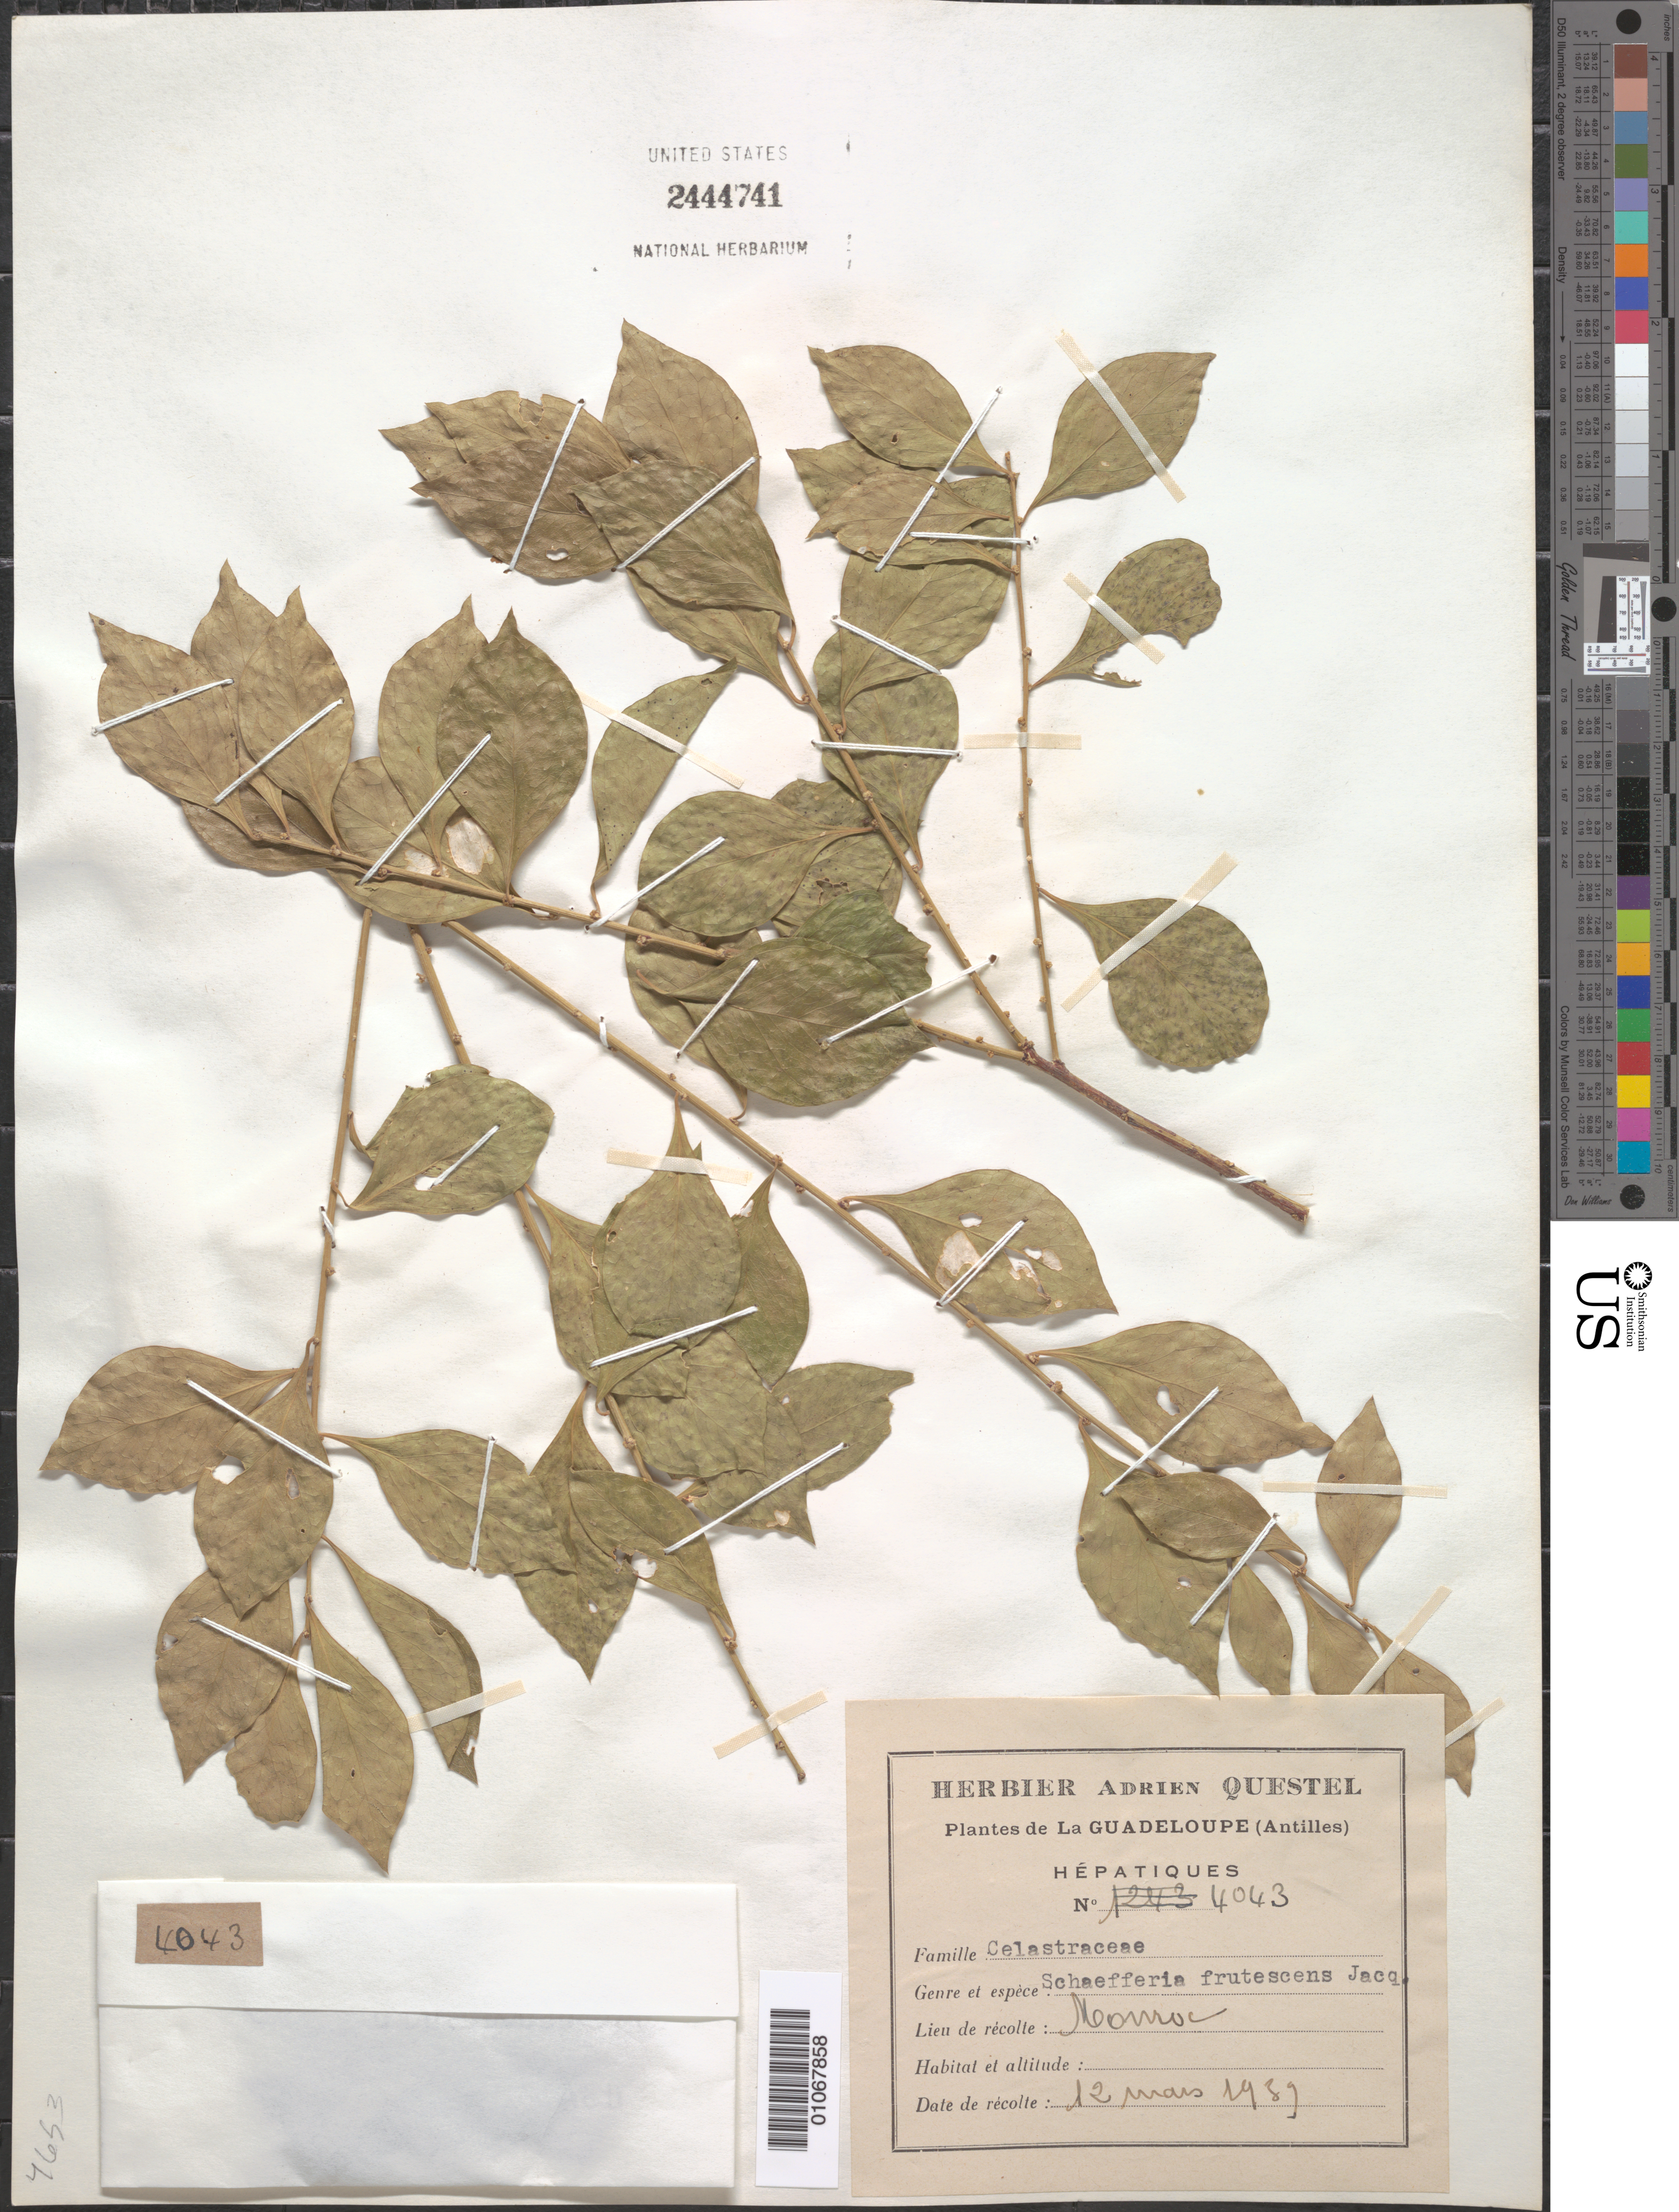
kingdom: Plantae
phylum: Tracheophyta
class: Magnoliopsida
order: Celastrales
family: Celastraceae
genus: Schaefferia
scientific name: Schaefferia frutescens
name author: Jacq.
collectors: A. Questel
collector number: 4043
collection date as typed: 12 Mar 1951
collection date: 1951-03-12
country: Guadeloupe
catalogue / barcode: US 2444741